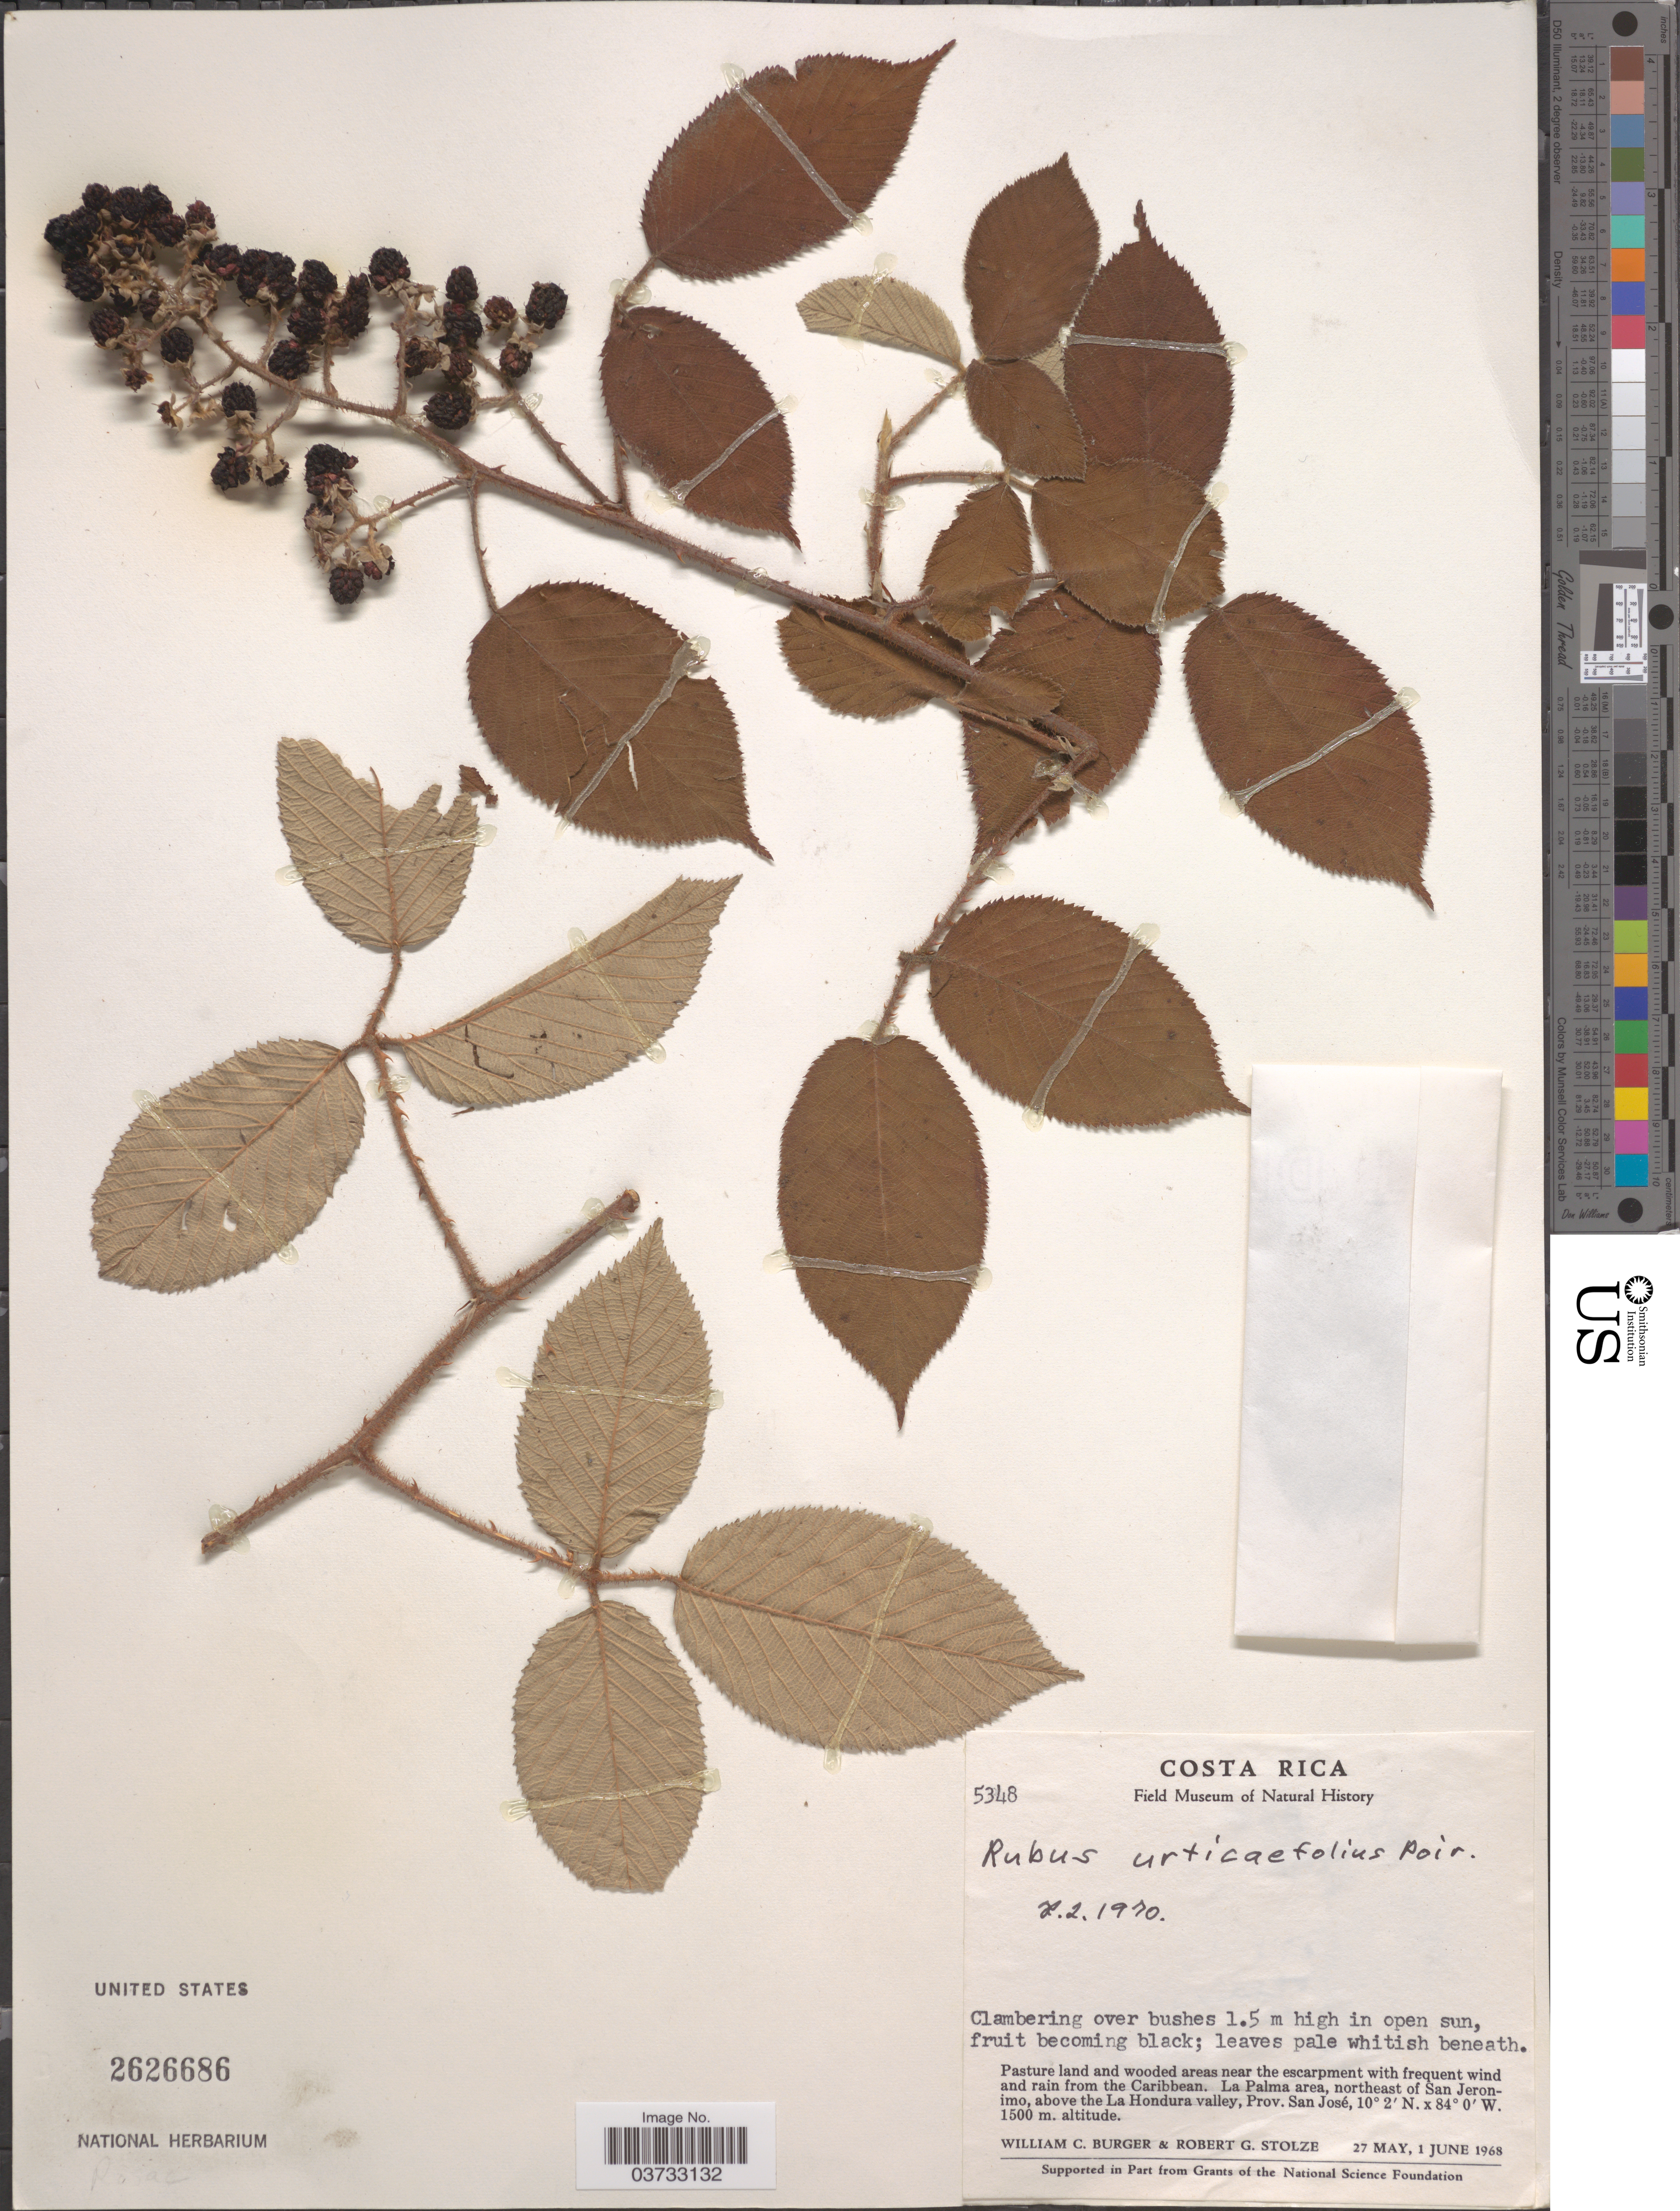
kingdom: Plantae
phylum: Tracheophyta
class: Magnoliopsida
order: Rosales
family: Rosaceae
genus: Rubus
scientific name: Rubus urticifolius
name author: Poir.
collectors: W. Burger & R. G. Stolze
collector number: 5348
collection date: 1968-05-27/1968-06-01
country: Costa Rica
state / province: San José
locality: La Palma area, northeast of San Jeronimo, above the La Hondura valley.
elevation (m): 1500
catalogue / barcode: US 2626686